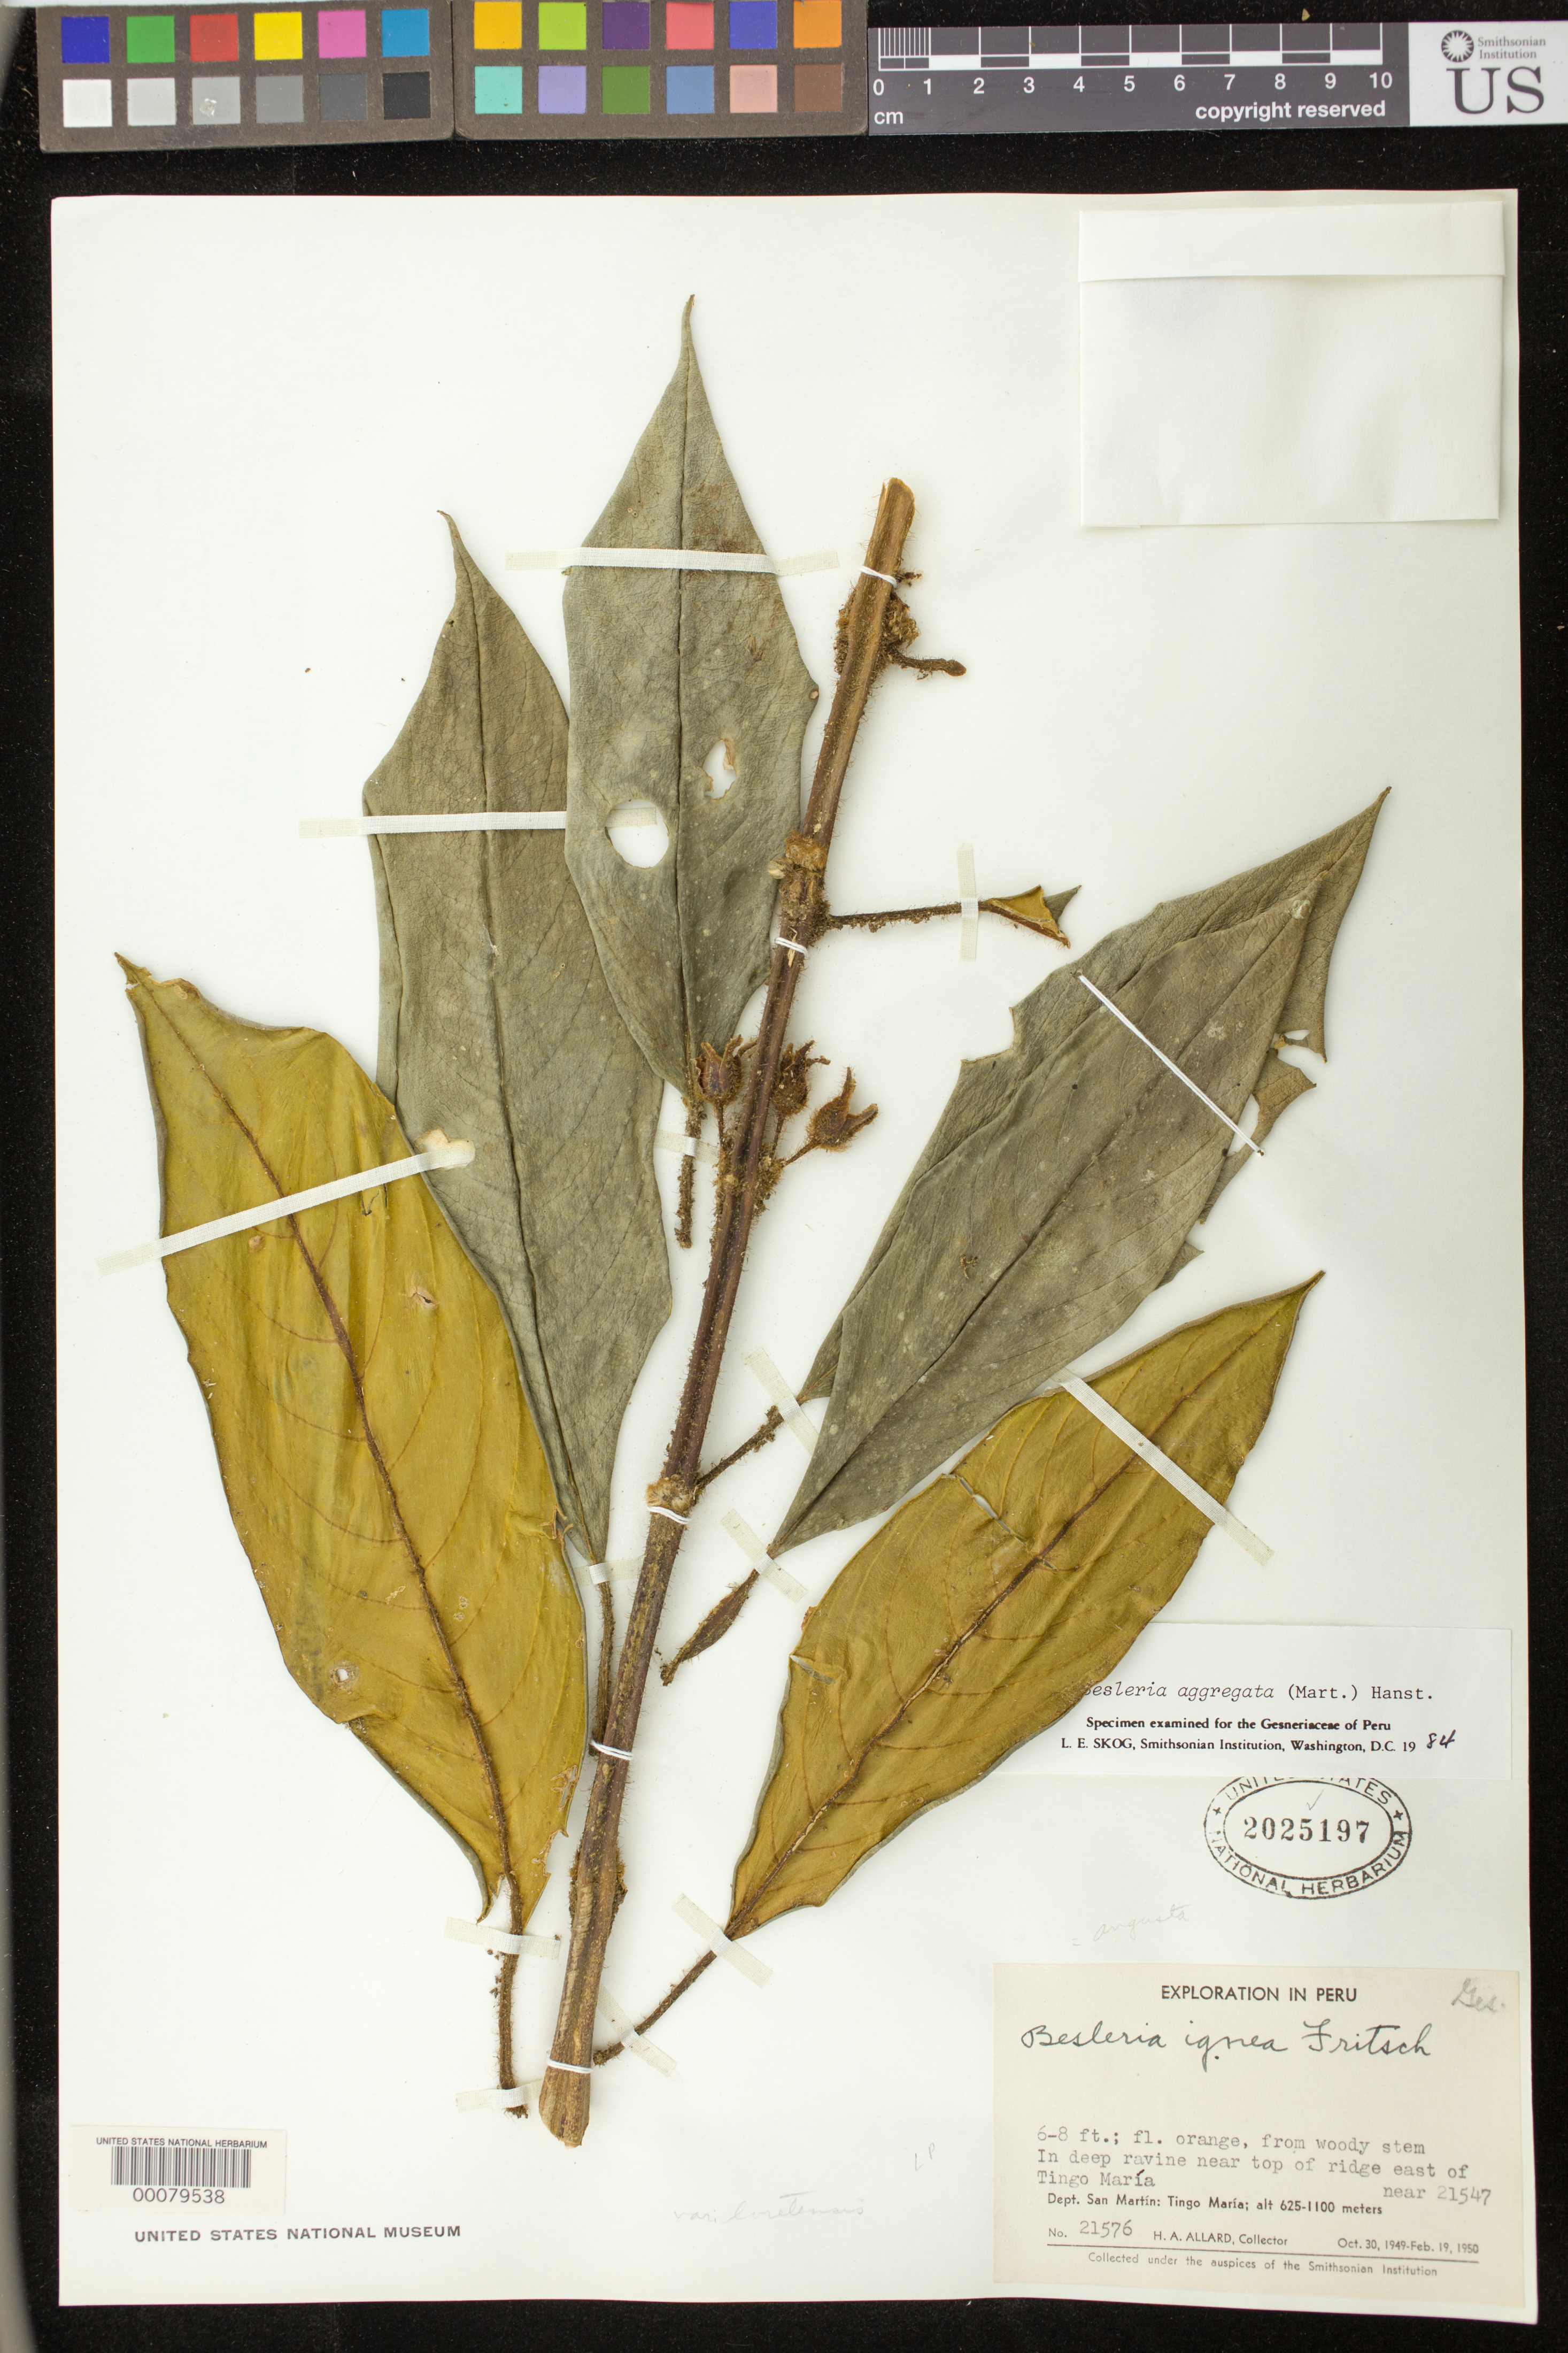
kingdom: Plantae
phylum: Tracheophyta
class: Magnoliopsida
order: Lamiales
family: Gesneriaceae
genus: Besleria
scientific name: Besleria aggregata var. aggregata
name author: (Mart.) Hanst.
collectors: H. A. Allard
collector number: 21576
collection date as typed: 1949-50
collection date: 1949/1950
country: Peru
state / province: San Martín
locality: E of Tingo Maria, near 21547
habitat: In deep ravine near top of ridge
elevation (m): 625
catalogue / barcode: US 2025197